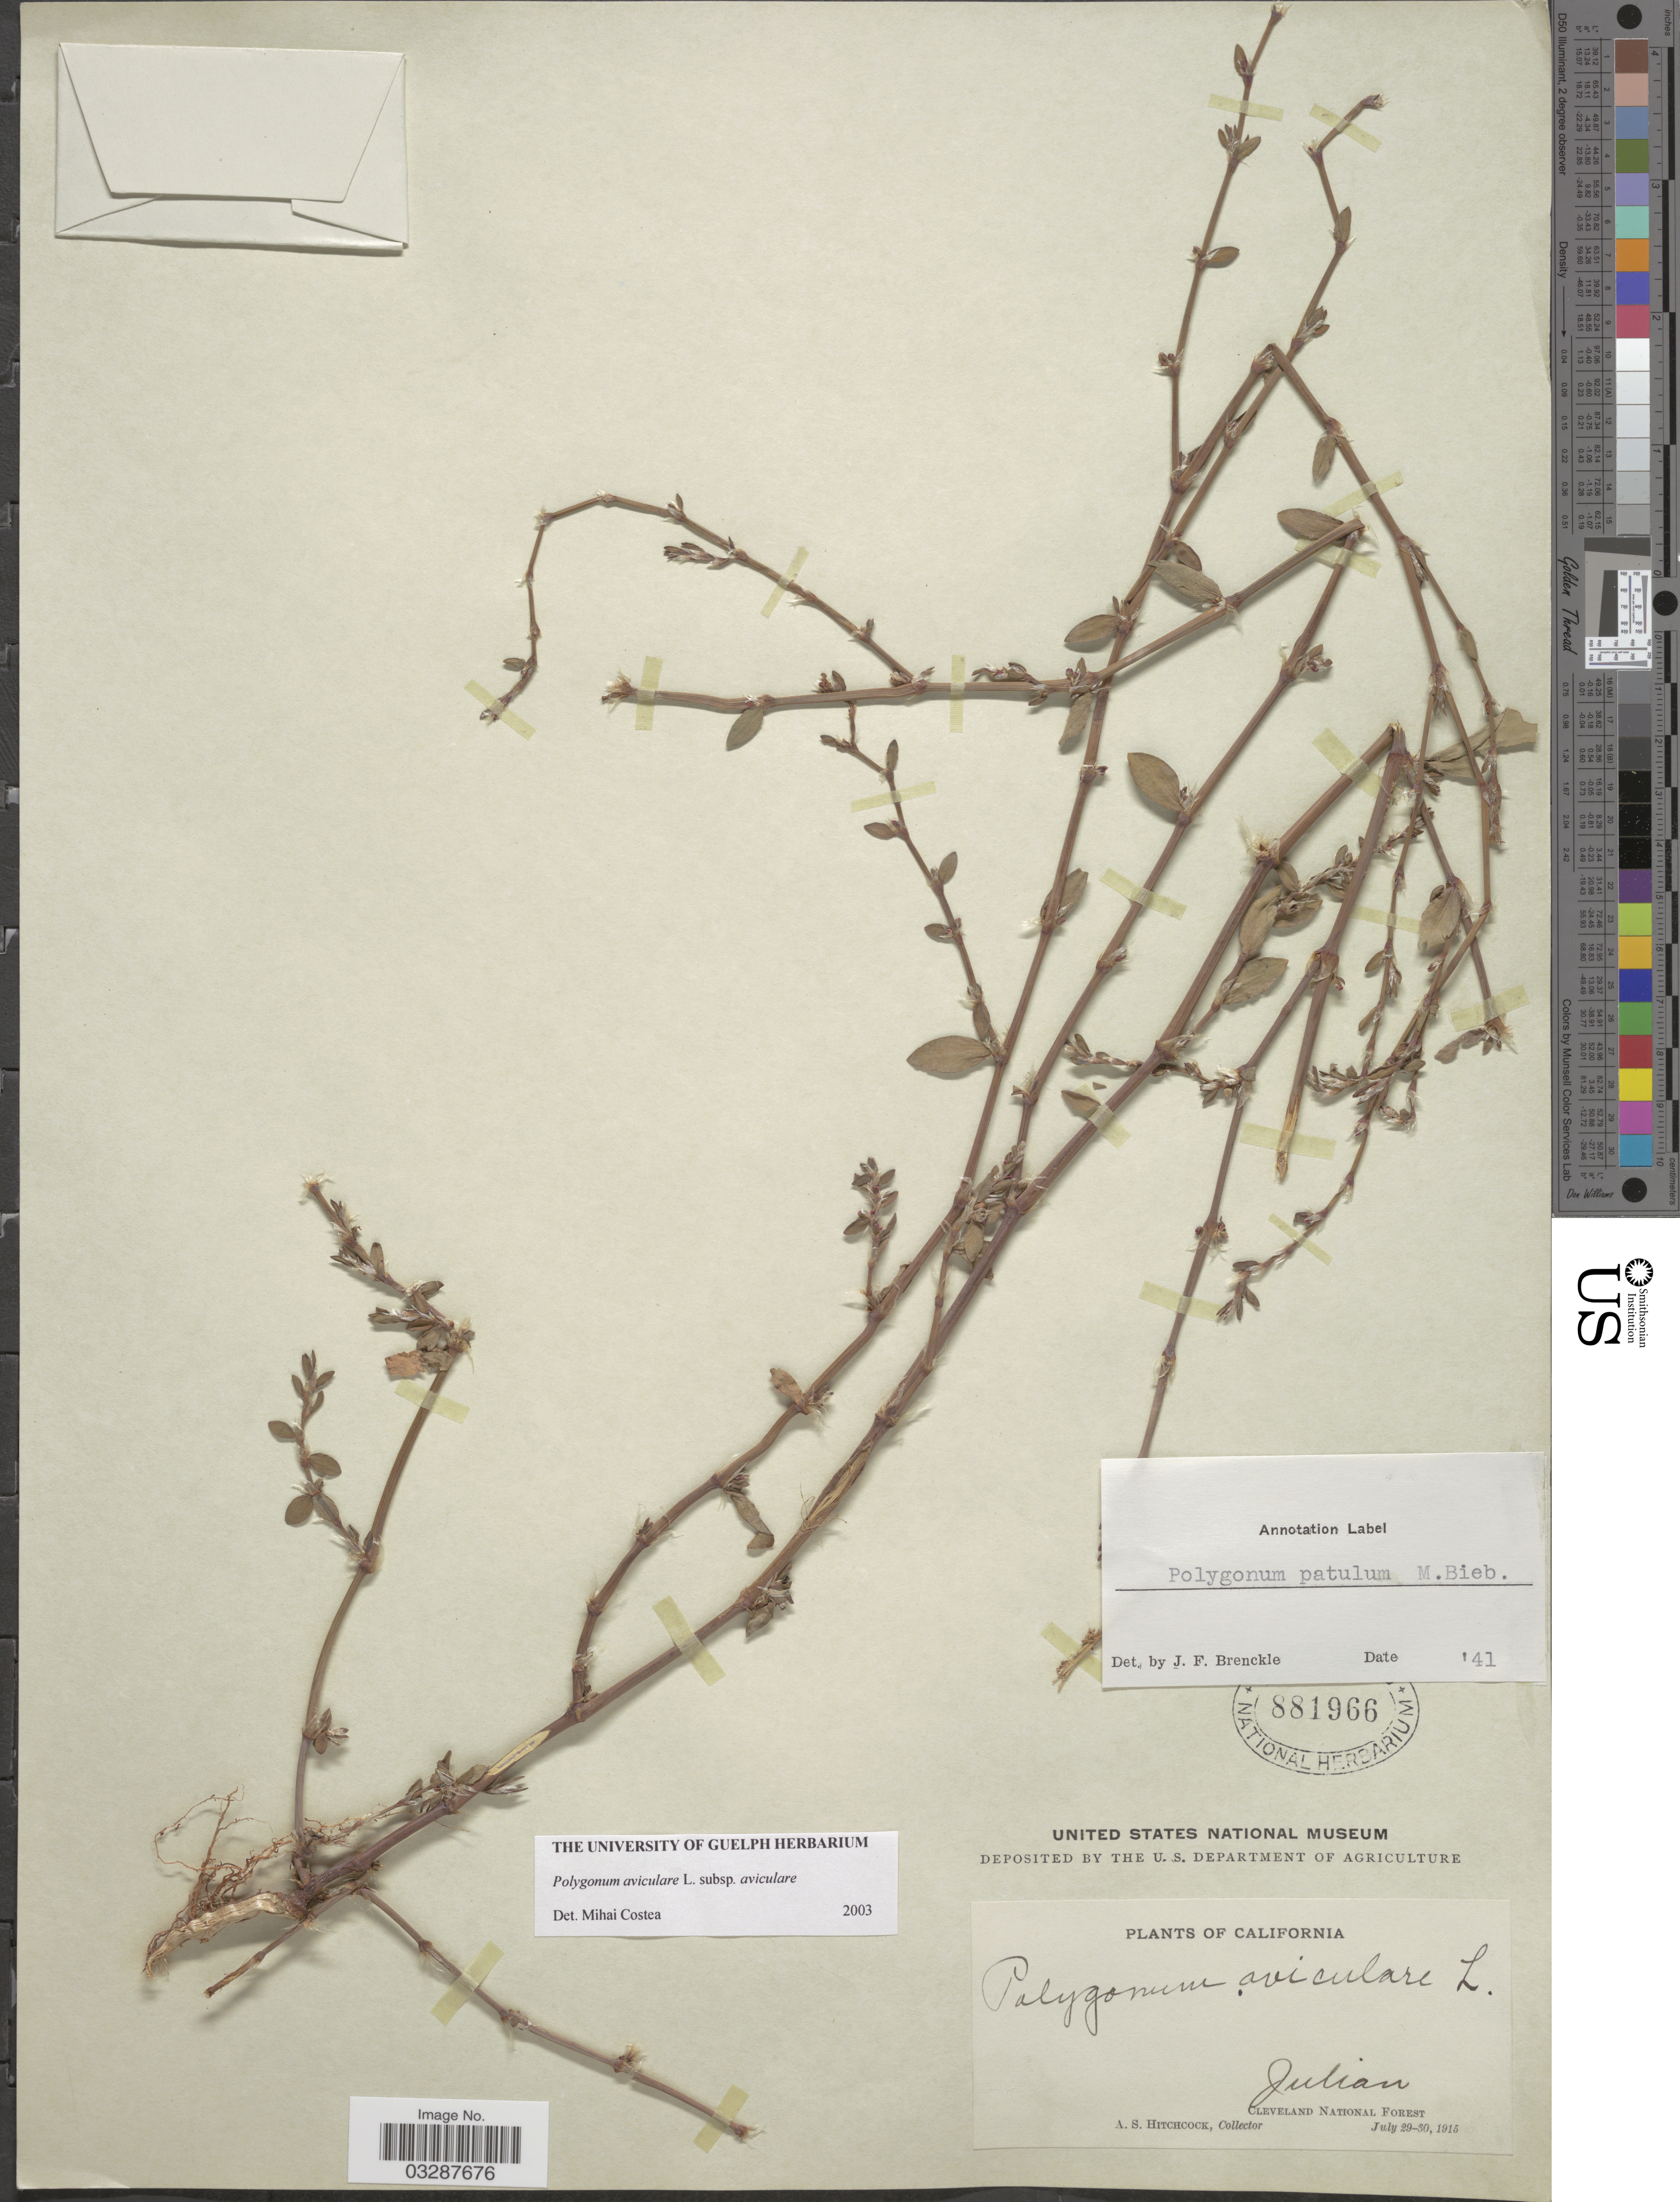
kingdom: Plantae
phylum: Tracheophyta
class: Magnoliopsida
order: Caryophyllales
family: Polygonaceae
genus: Polygonum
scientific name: Polygonum aviculare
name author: L.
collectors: A. S. Hitchcock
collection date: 1915-07-29/1915-07-30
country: United States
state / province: California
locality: Julian. Cleveland National Forest.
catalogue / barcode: US 881966